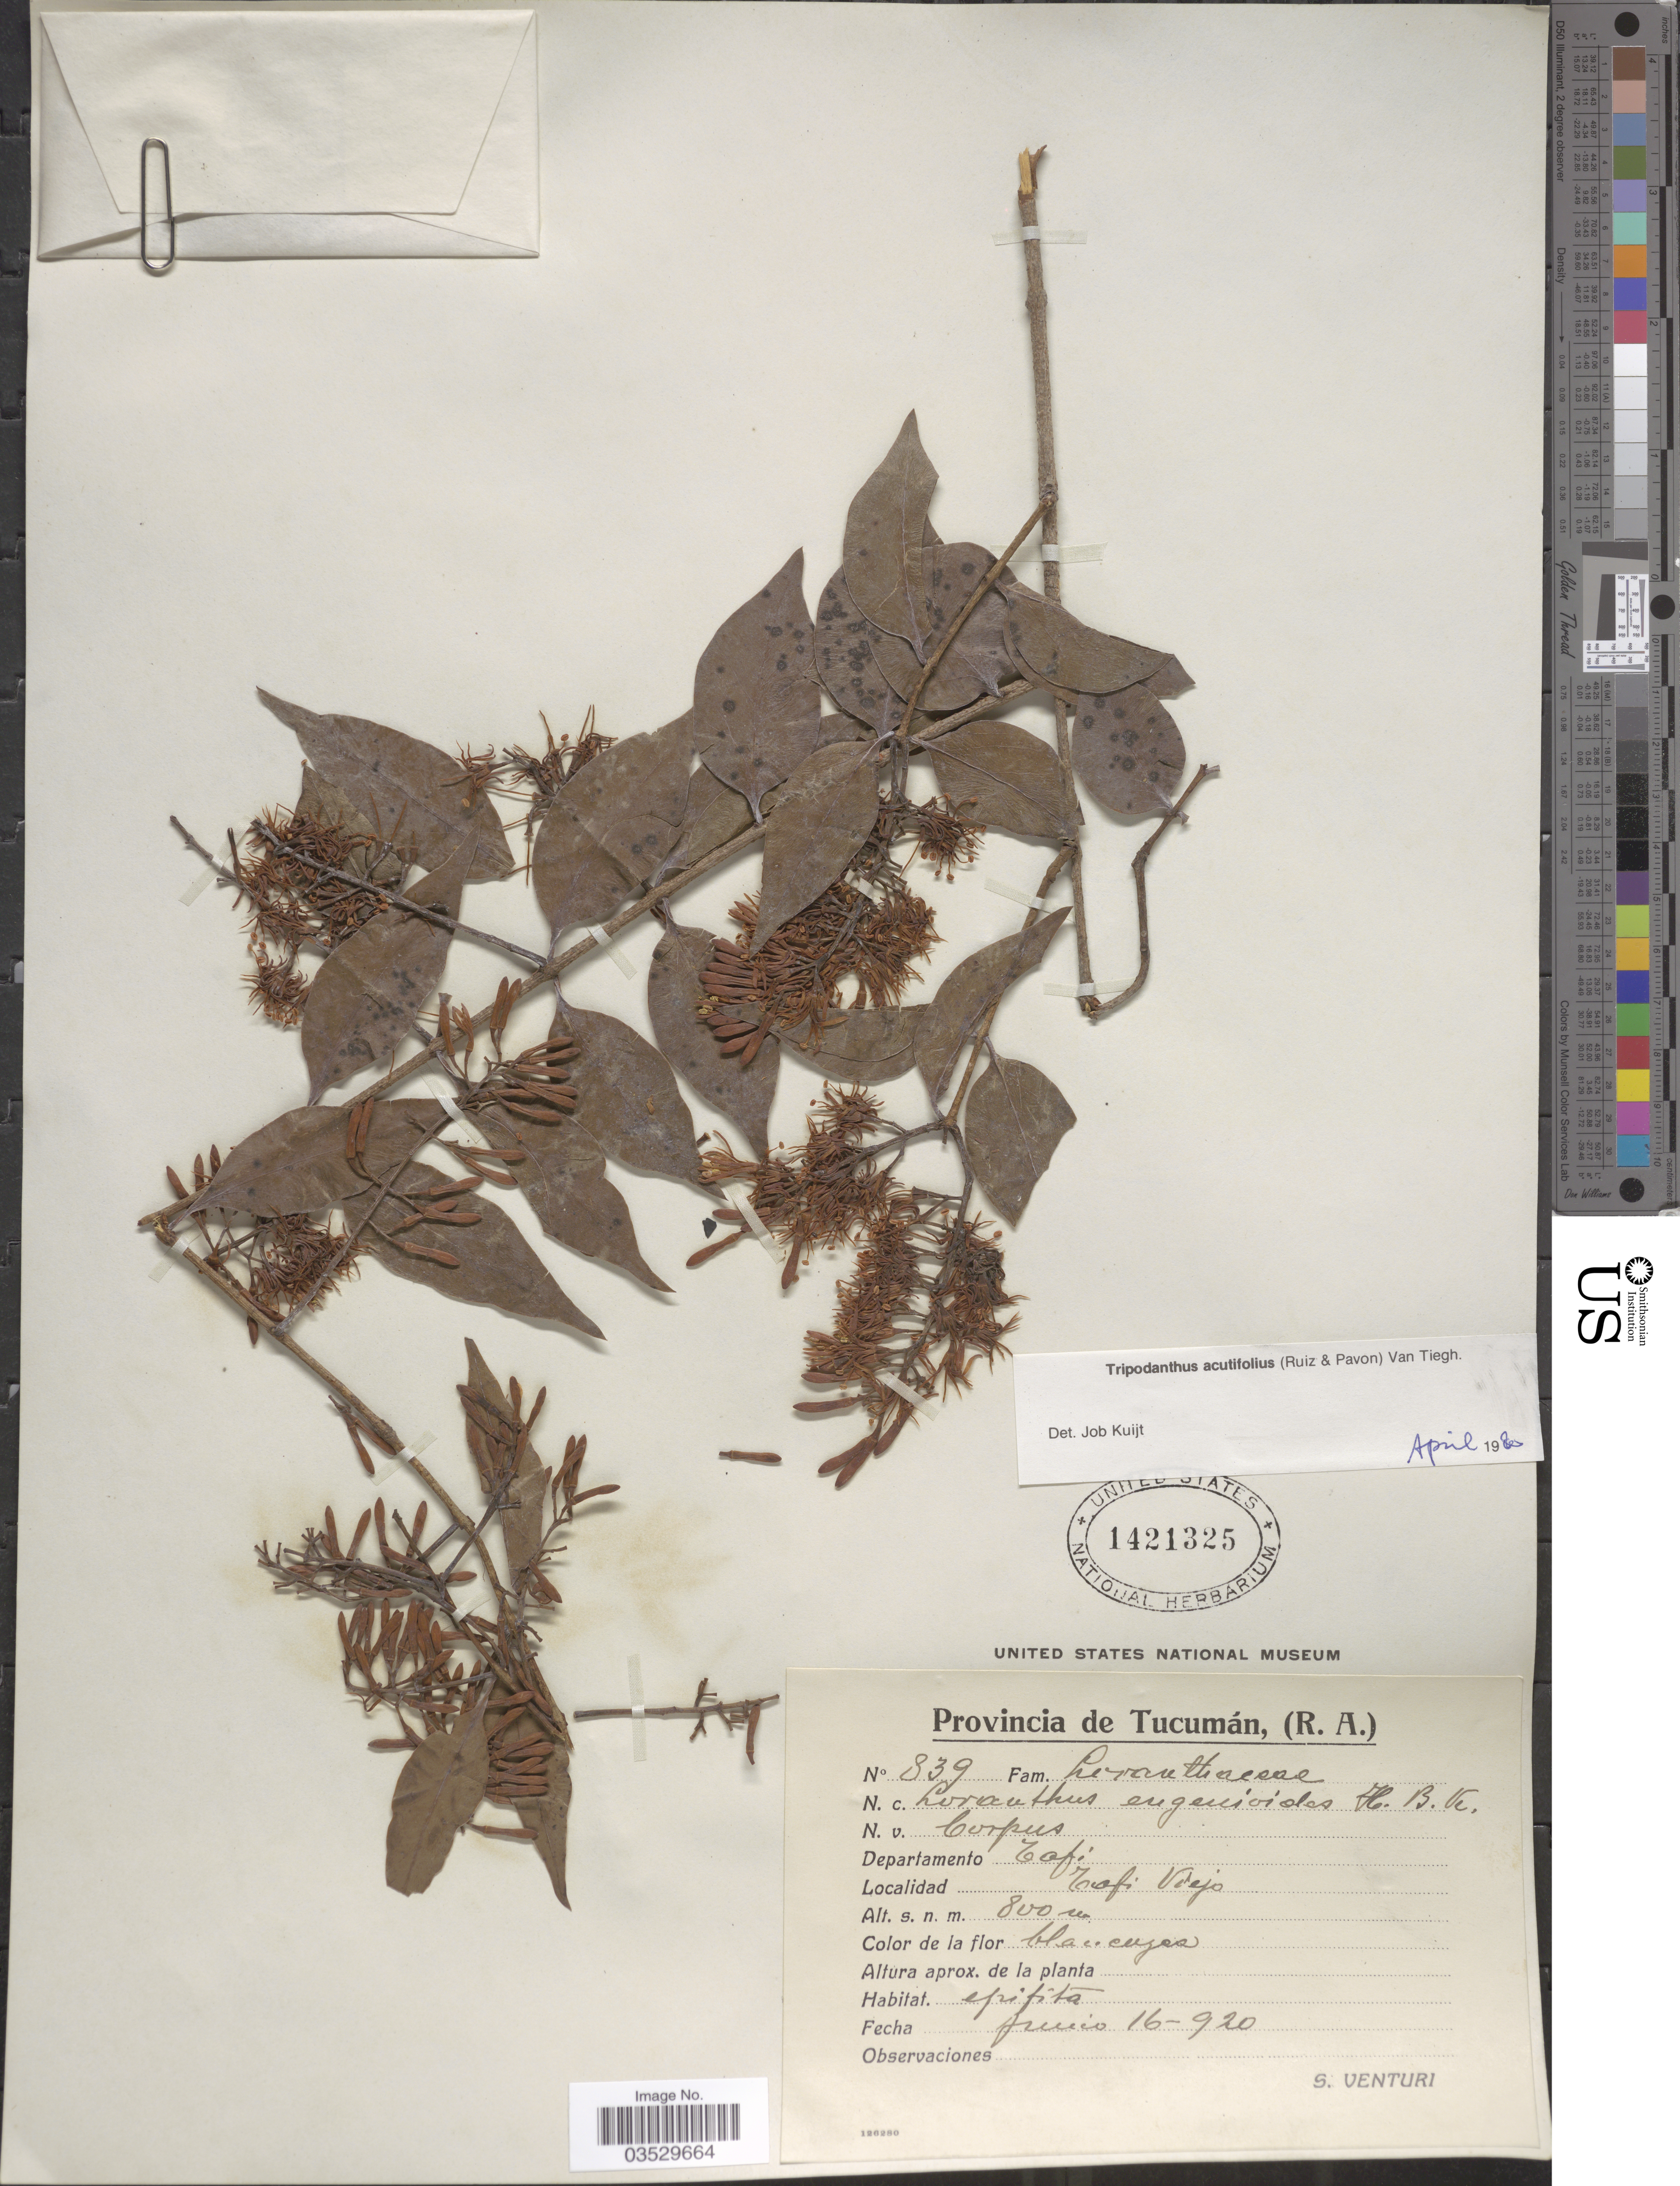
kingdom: Plantae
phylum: Tracheophyta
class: Magnoliopsida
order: Santalales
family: Loranthaceae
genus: Tripodanthus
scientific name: Tripodanthus acutifolius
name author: Tiegh.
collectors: S. Venturi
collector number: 839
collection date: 1920-06-16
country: Argentina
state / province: Tucuman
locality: Departamento Tafi. Tafi Viejo.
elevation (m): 800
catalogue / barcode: US 1421325